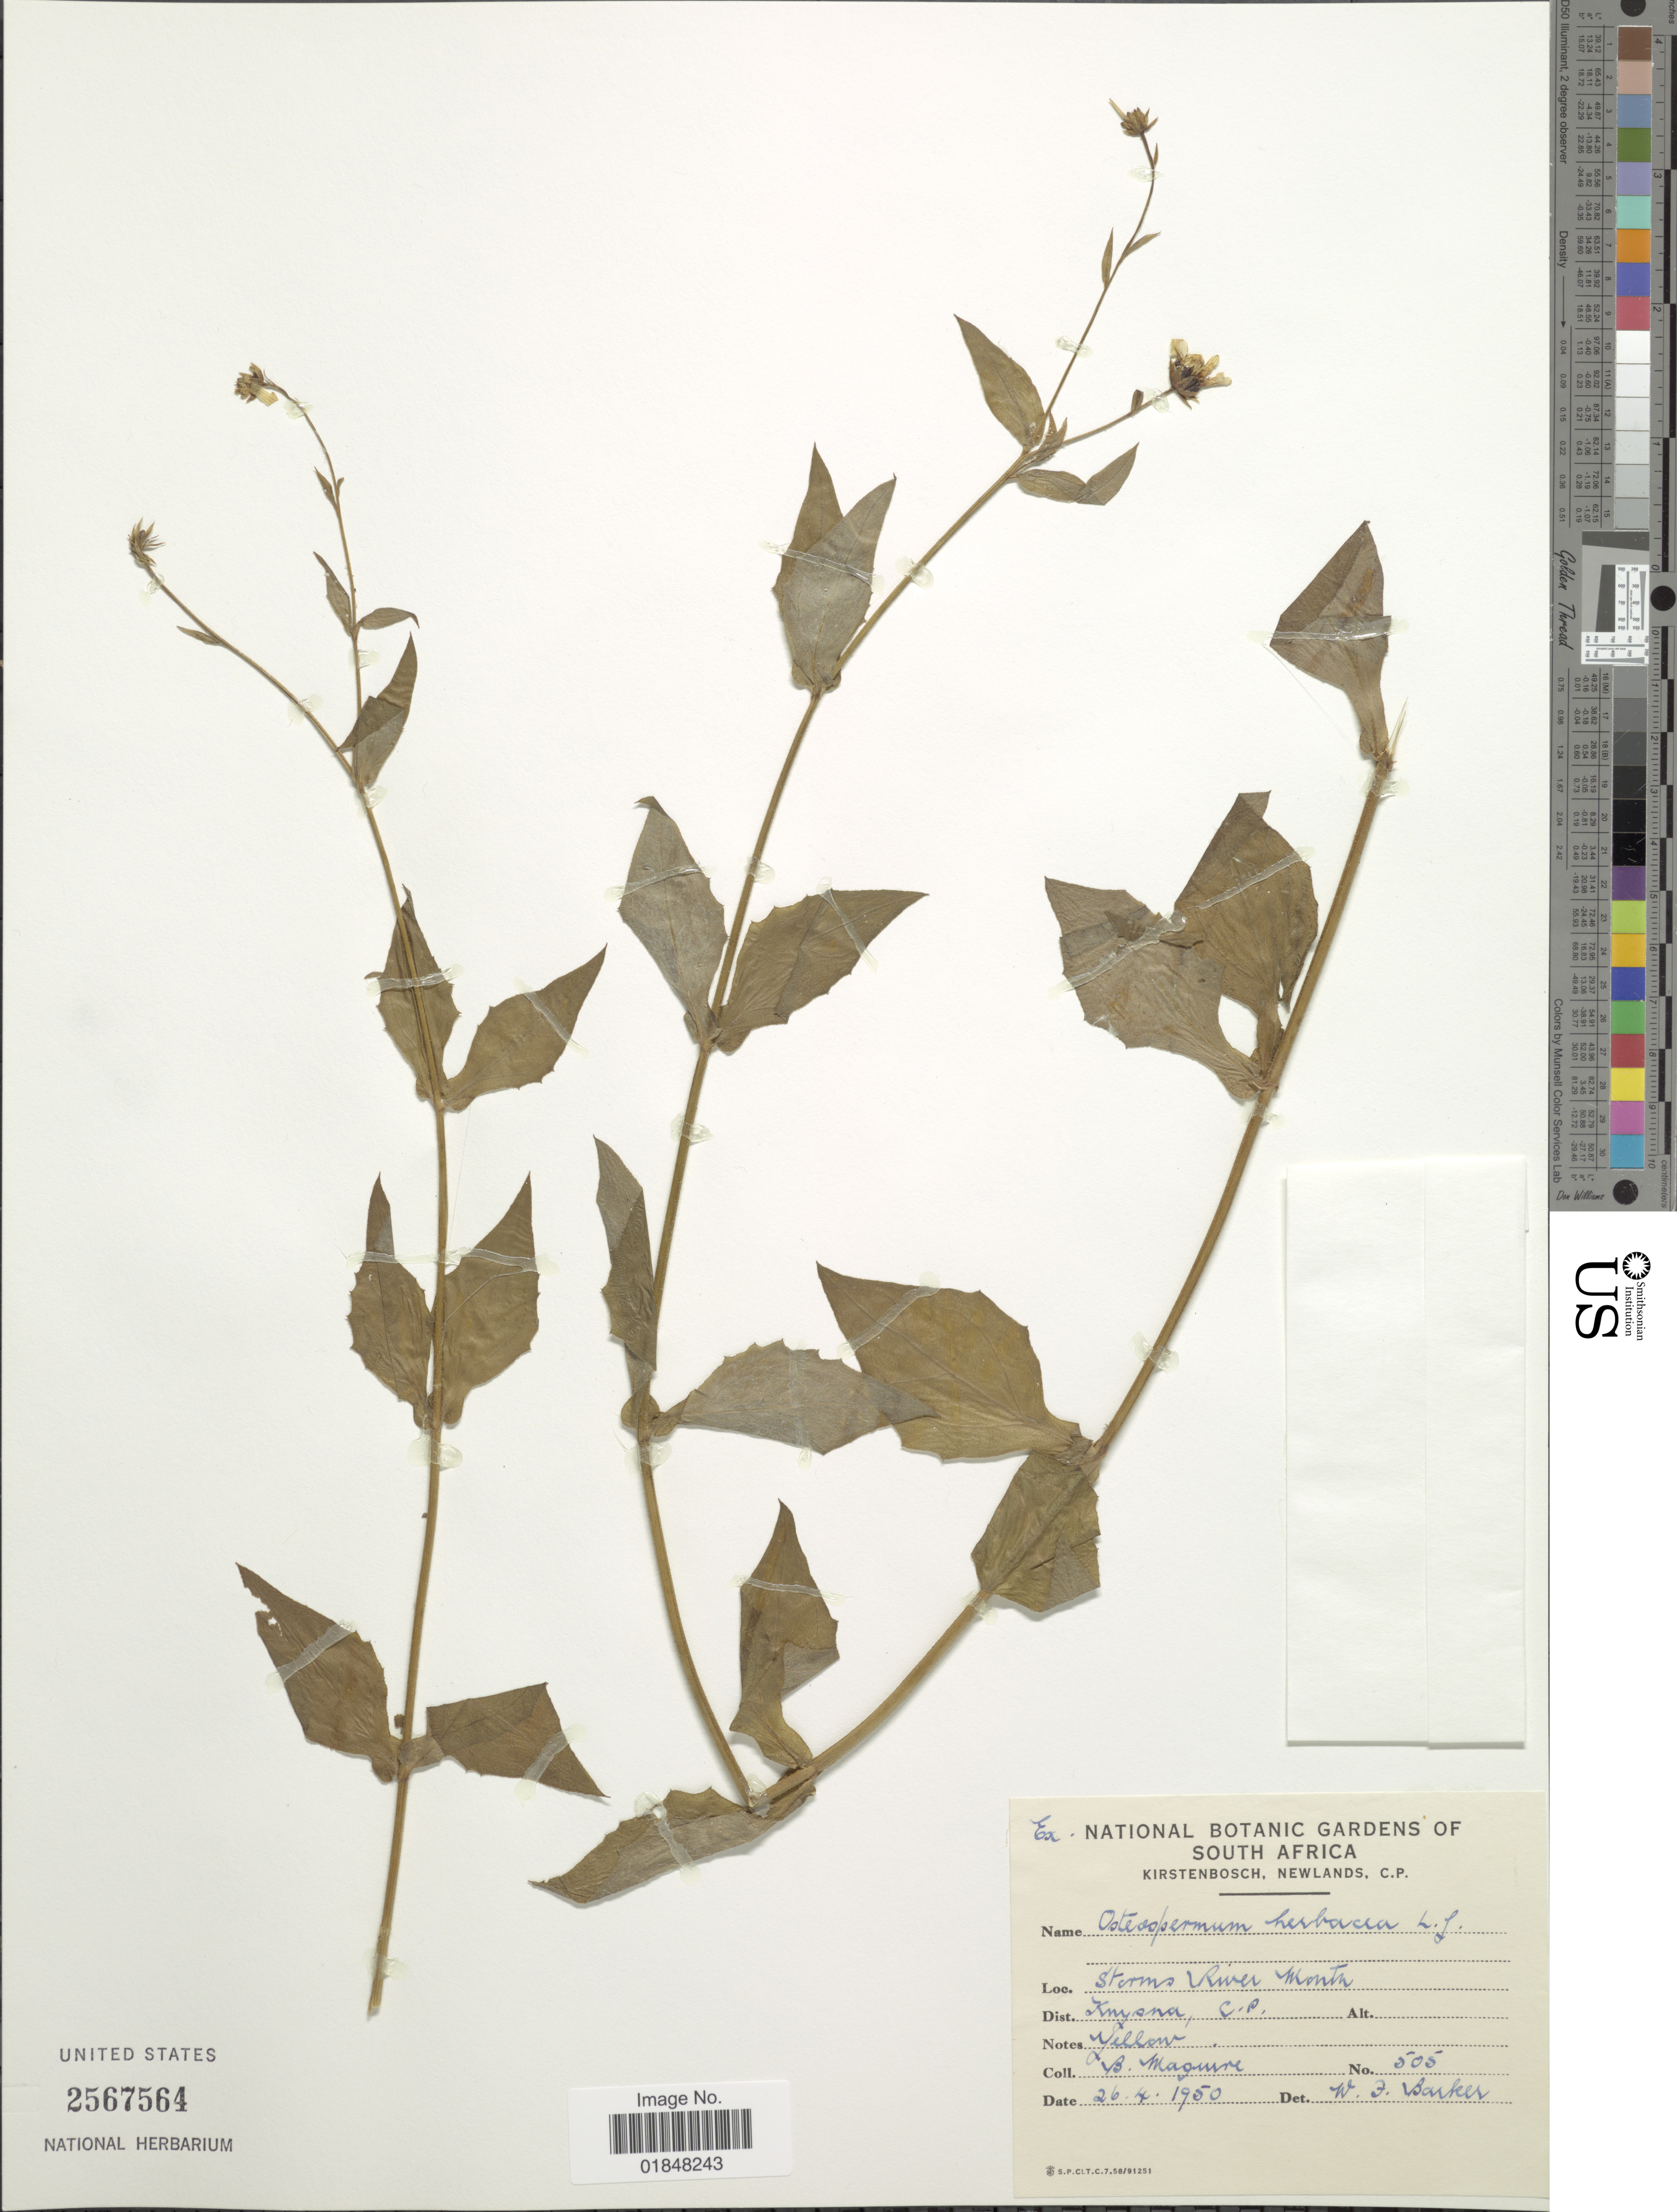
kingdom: Plantae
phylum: Tracheophyta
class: Magnoliopsida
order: Asterales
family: Asteraceae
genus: Osteospermum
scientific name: Osteospermum herbaceus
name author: L. f.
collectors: B. Maguire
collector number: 505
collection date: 1950-04-26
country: South Africa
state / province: Western Cape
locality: Storms River Montana, Knysna, C.P.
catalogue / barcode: US 2567564